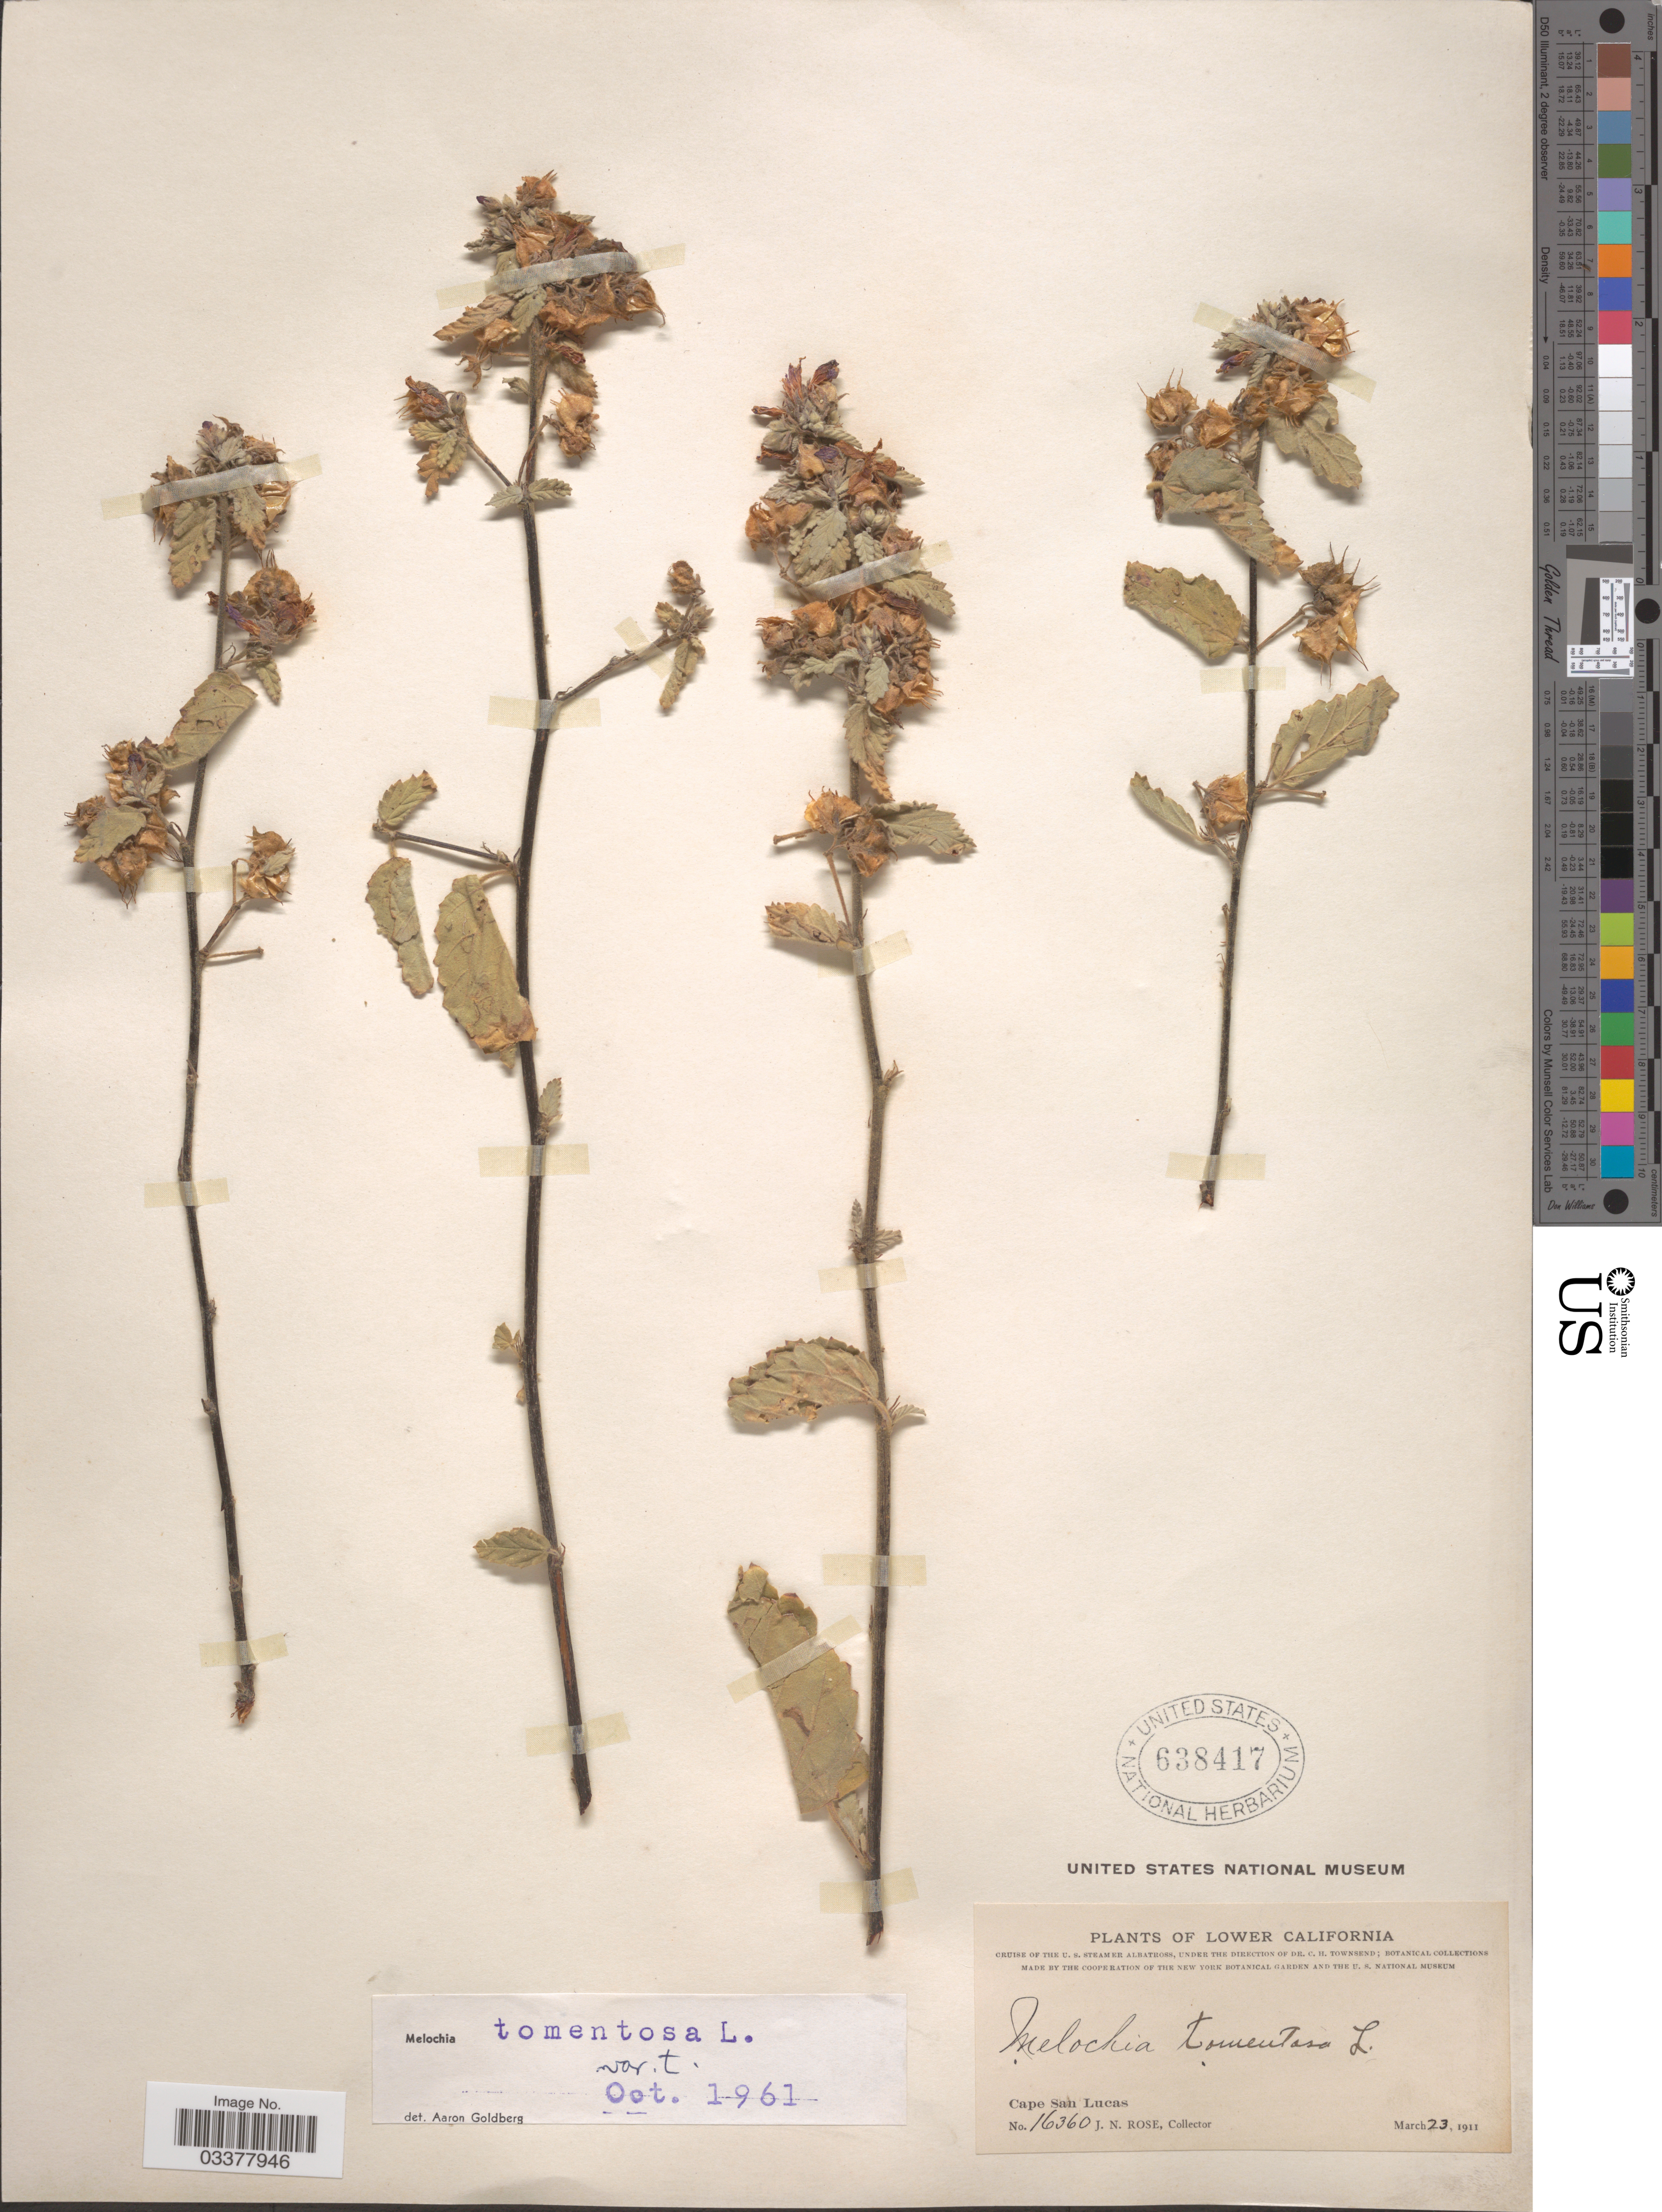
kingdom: Plantae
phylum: Tracheophyta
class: Magnoliopsida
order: Malvales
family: Malvaceae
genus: Melochia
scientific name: Melochia tomentosa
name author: L.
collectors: J. N. Rose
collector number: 16360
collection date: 1911-03-23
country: Mexico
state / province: Baja California Sur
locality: Lower California. Cape San Lucas.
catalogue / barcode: US 638417